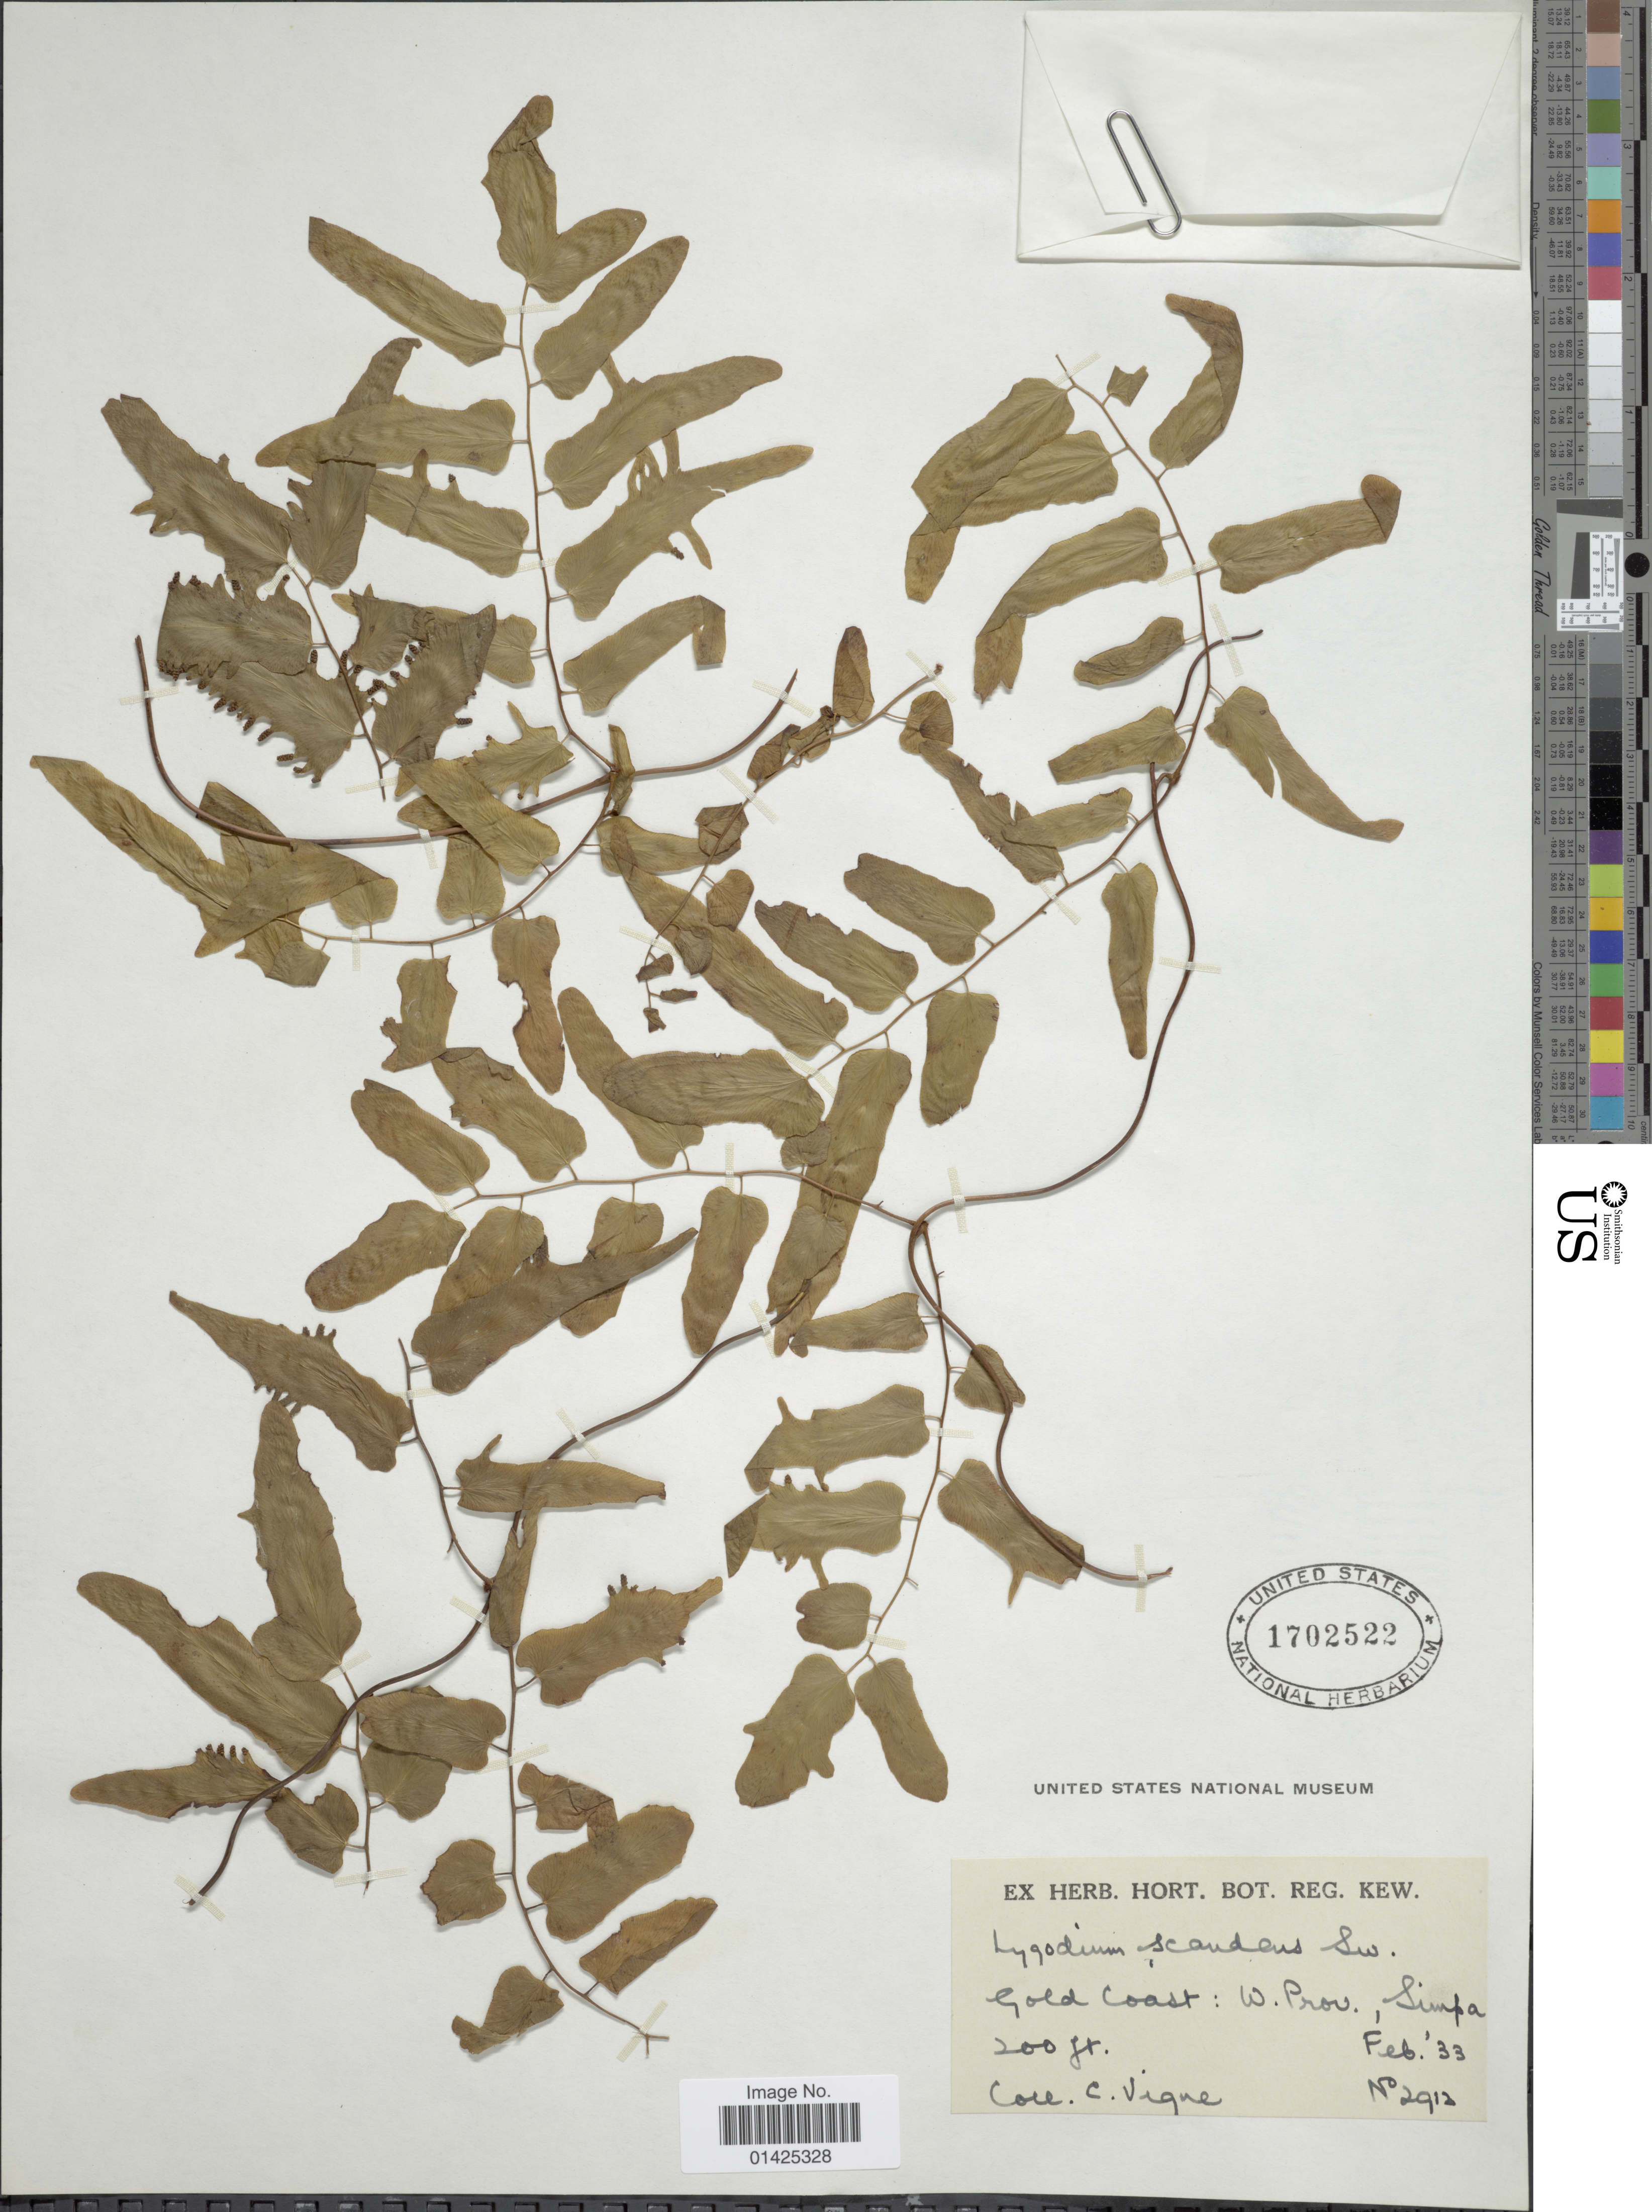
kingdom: Plantae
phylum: Tracheophyta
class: Polypodiopsida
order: Schizaeales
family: Lygodiaceae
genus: Lygodium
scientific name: Lygodium microphyllum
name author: (Cav.) R. Br.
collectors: C. Vigne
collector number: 2913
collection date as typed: Transcribed d/m/y: /2/33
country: Ghana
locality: Gold Coast: W. Prov. , Simpa.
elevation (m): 61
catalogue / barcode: US 1702522